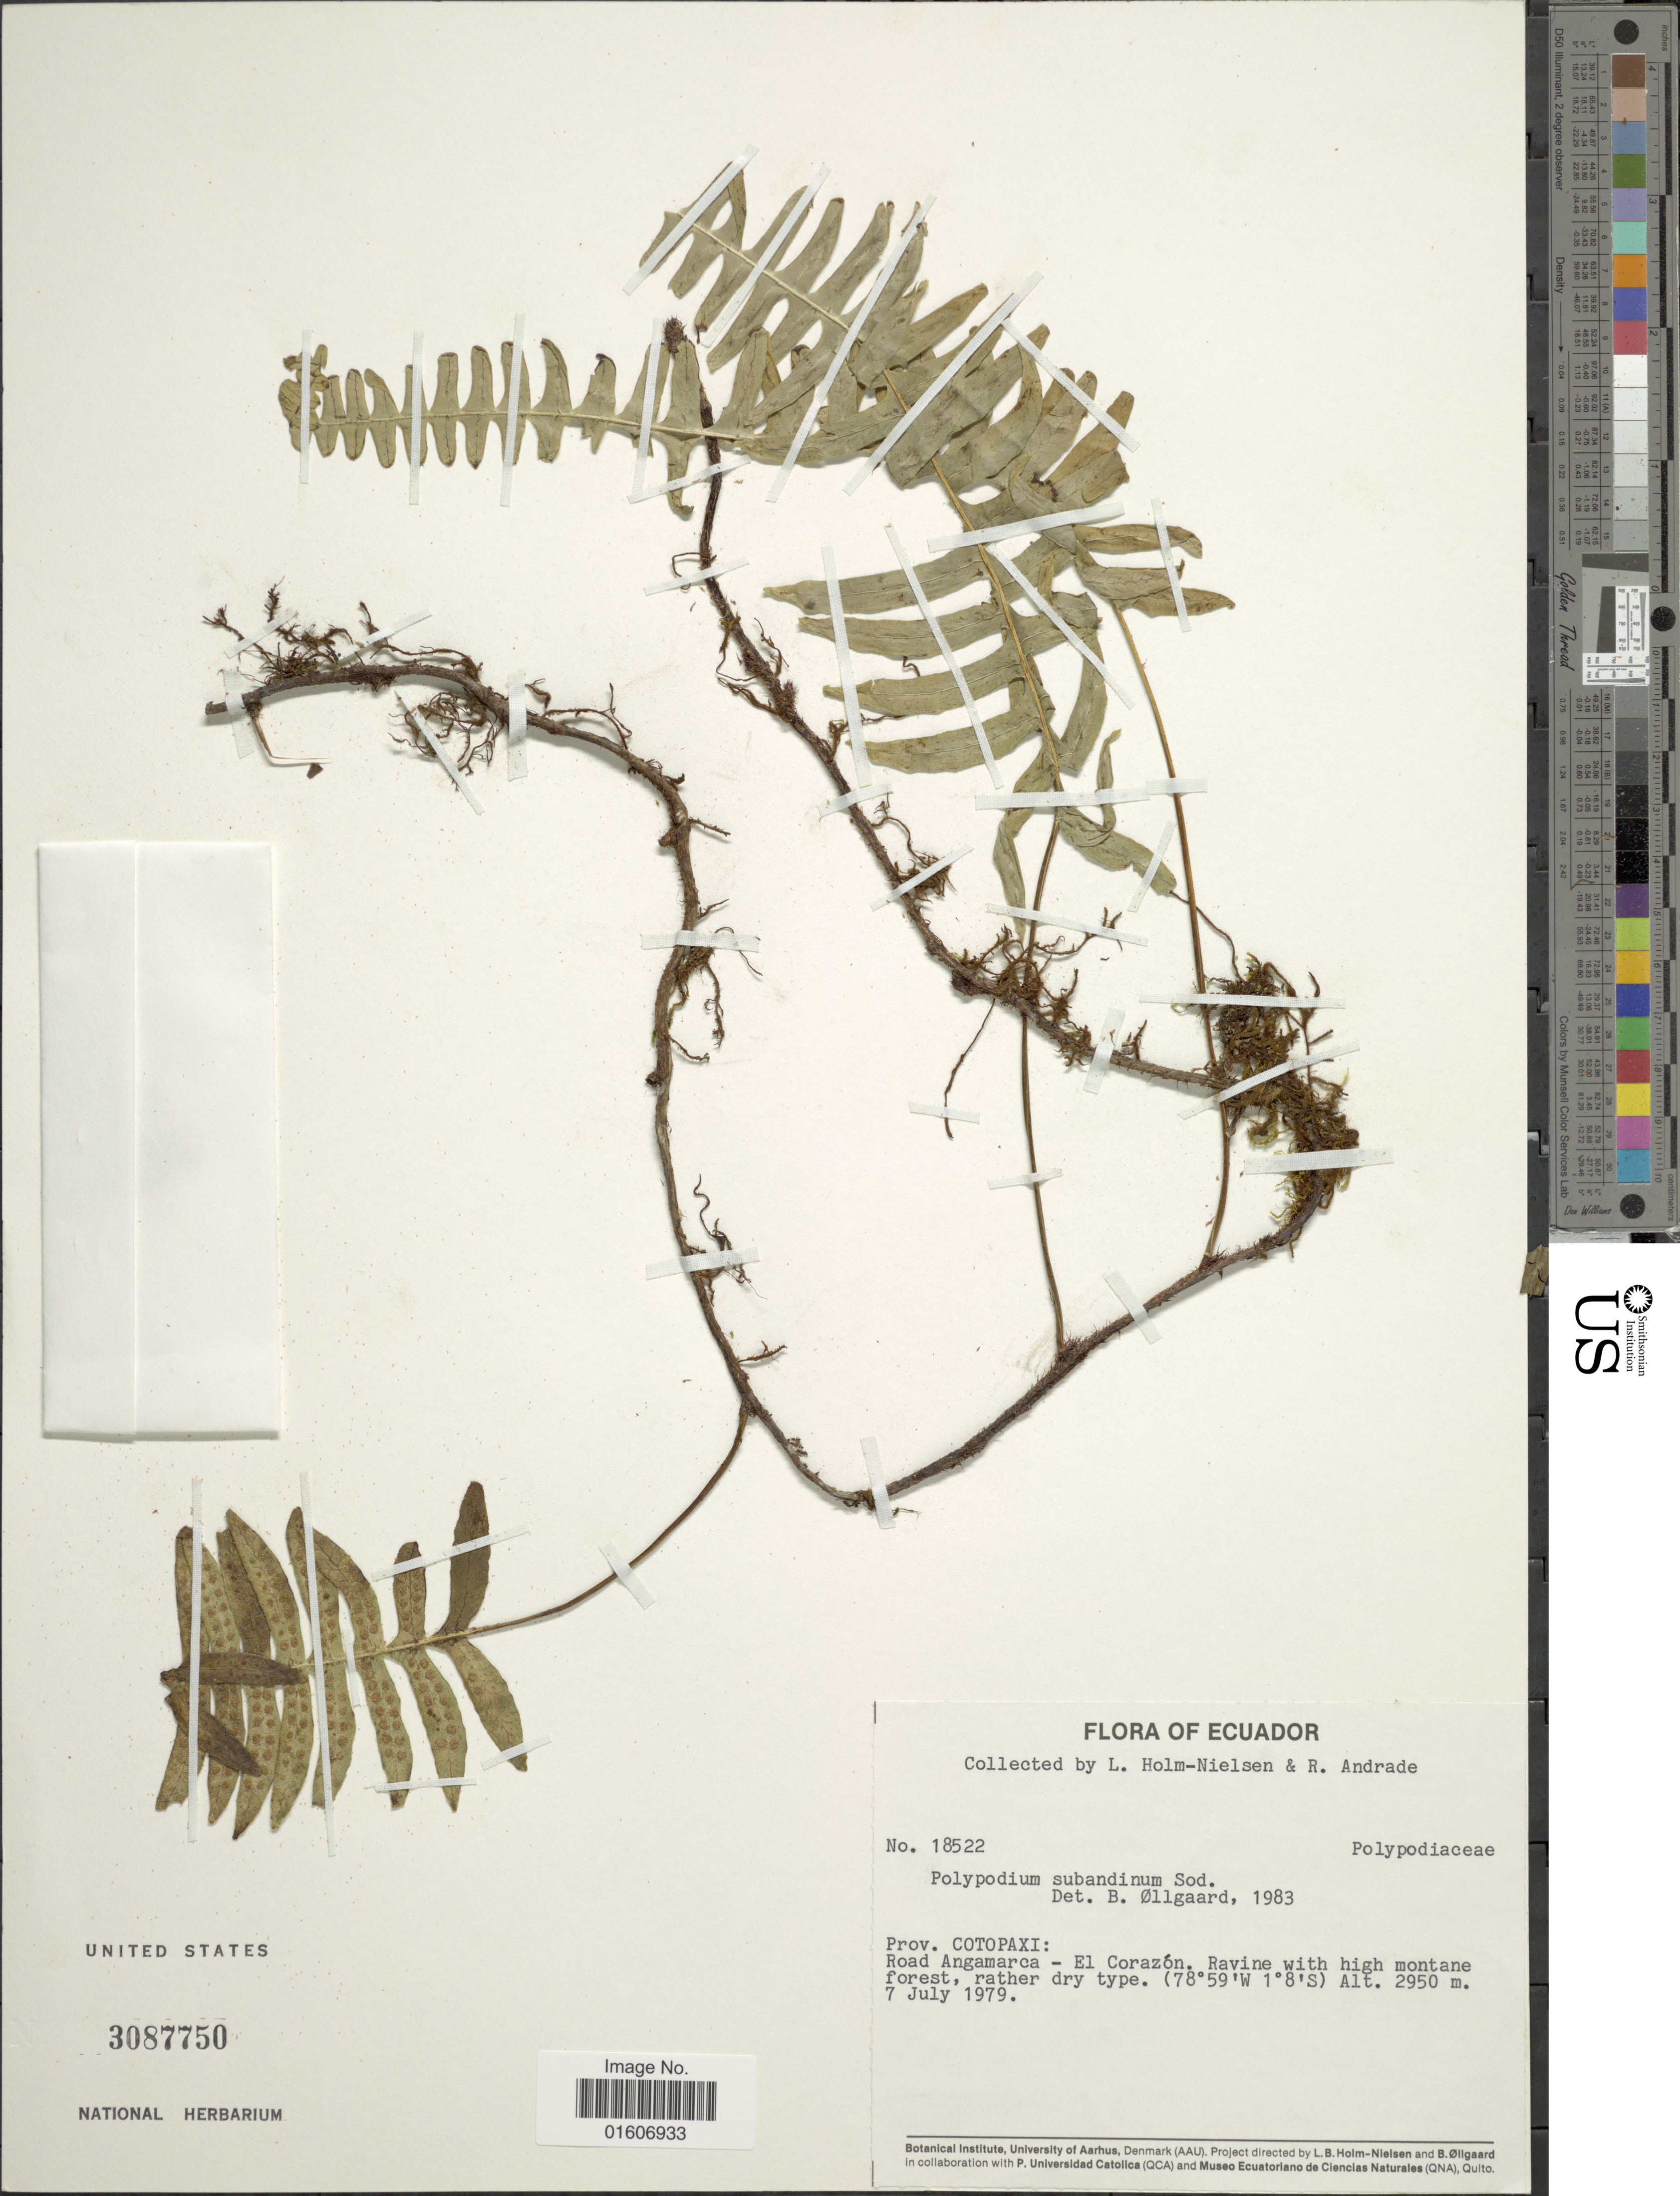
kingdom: Plantae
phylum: Tracheophyta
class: Polypodiopsida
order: Polypodiales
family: Polypodiaceae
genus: Serpocaulon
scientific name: Serpocaulon subandinum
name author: (Sod.) A.R. Sm.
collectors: L. B. Holm-Nielsen & R. Andrade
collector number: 18522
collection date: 1979-07-07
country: Ecuador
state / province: Cotopaxi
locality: Road to Angamarca - El Corazón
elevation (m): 2950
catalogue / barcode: US 3087750